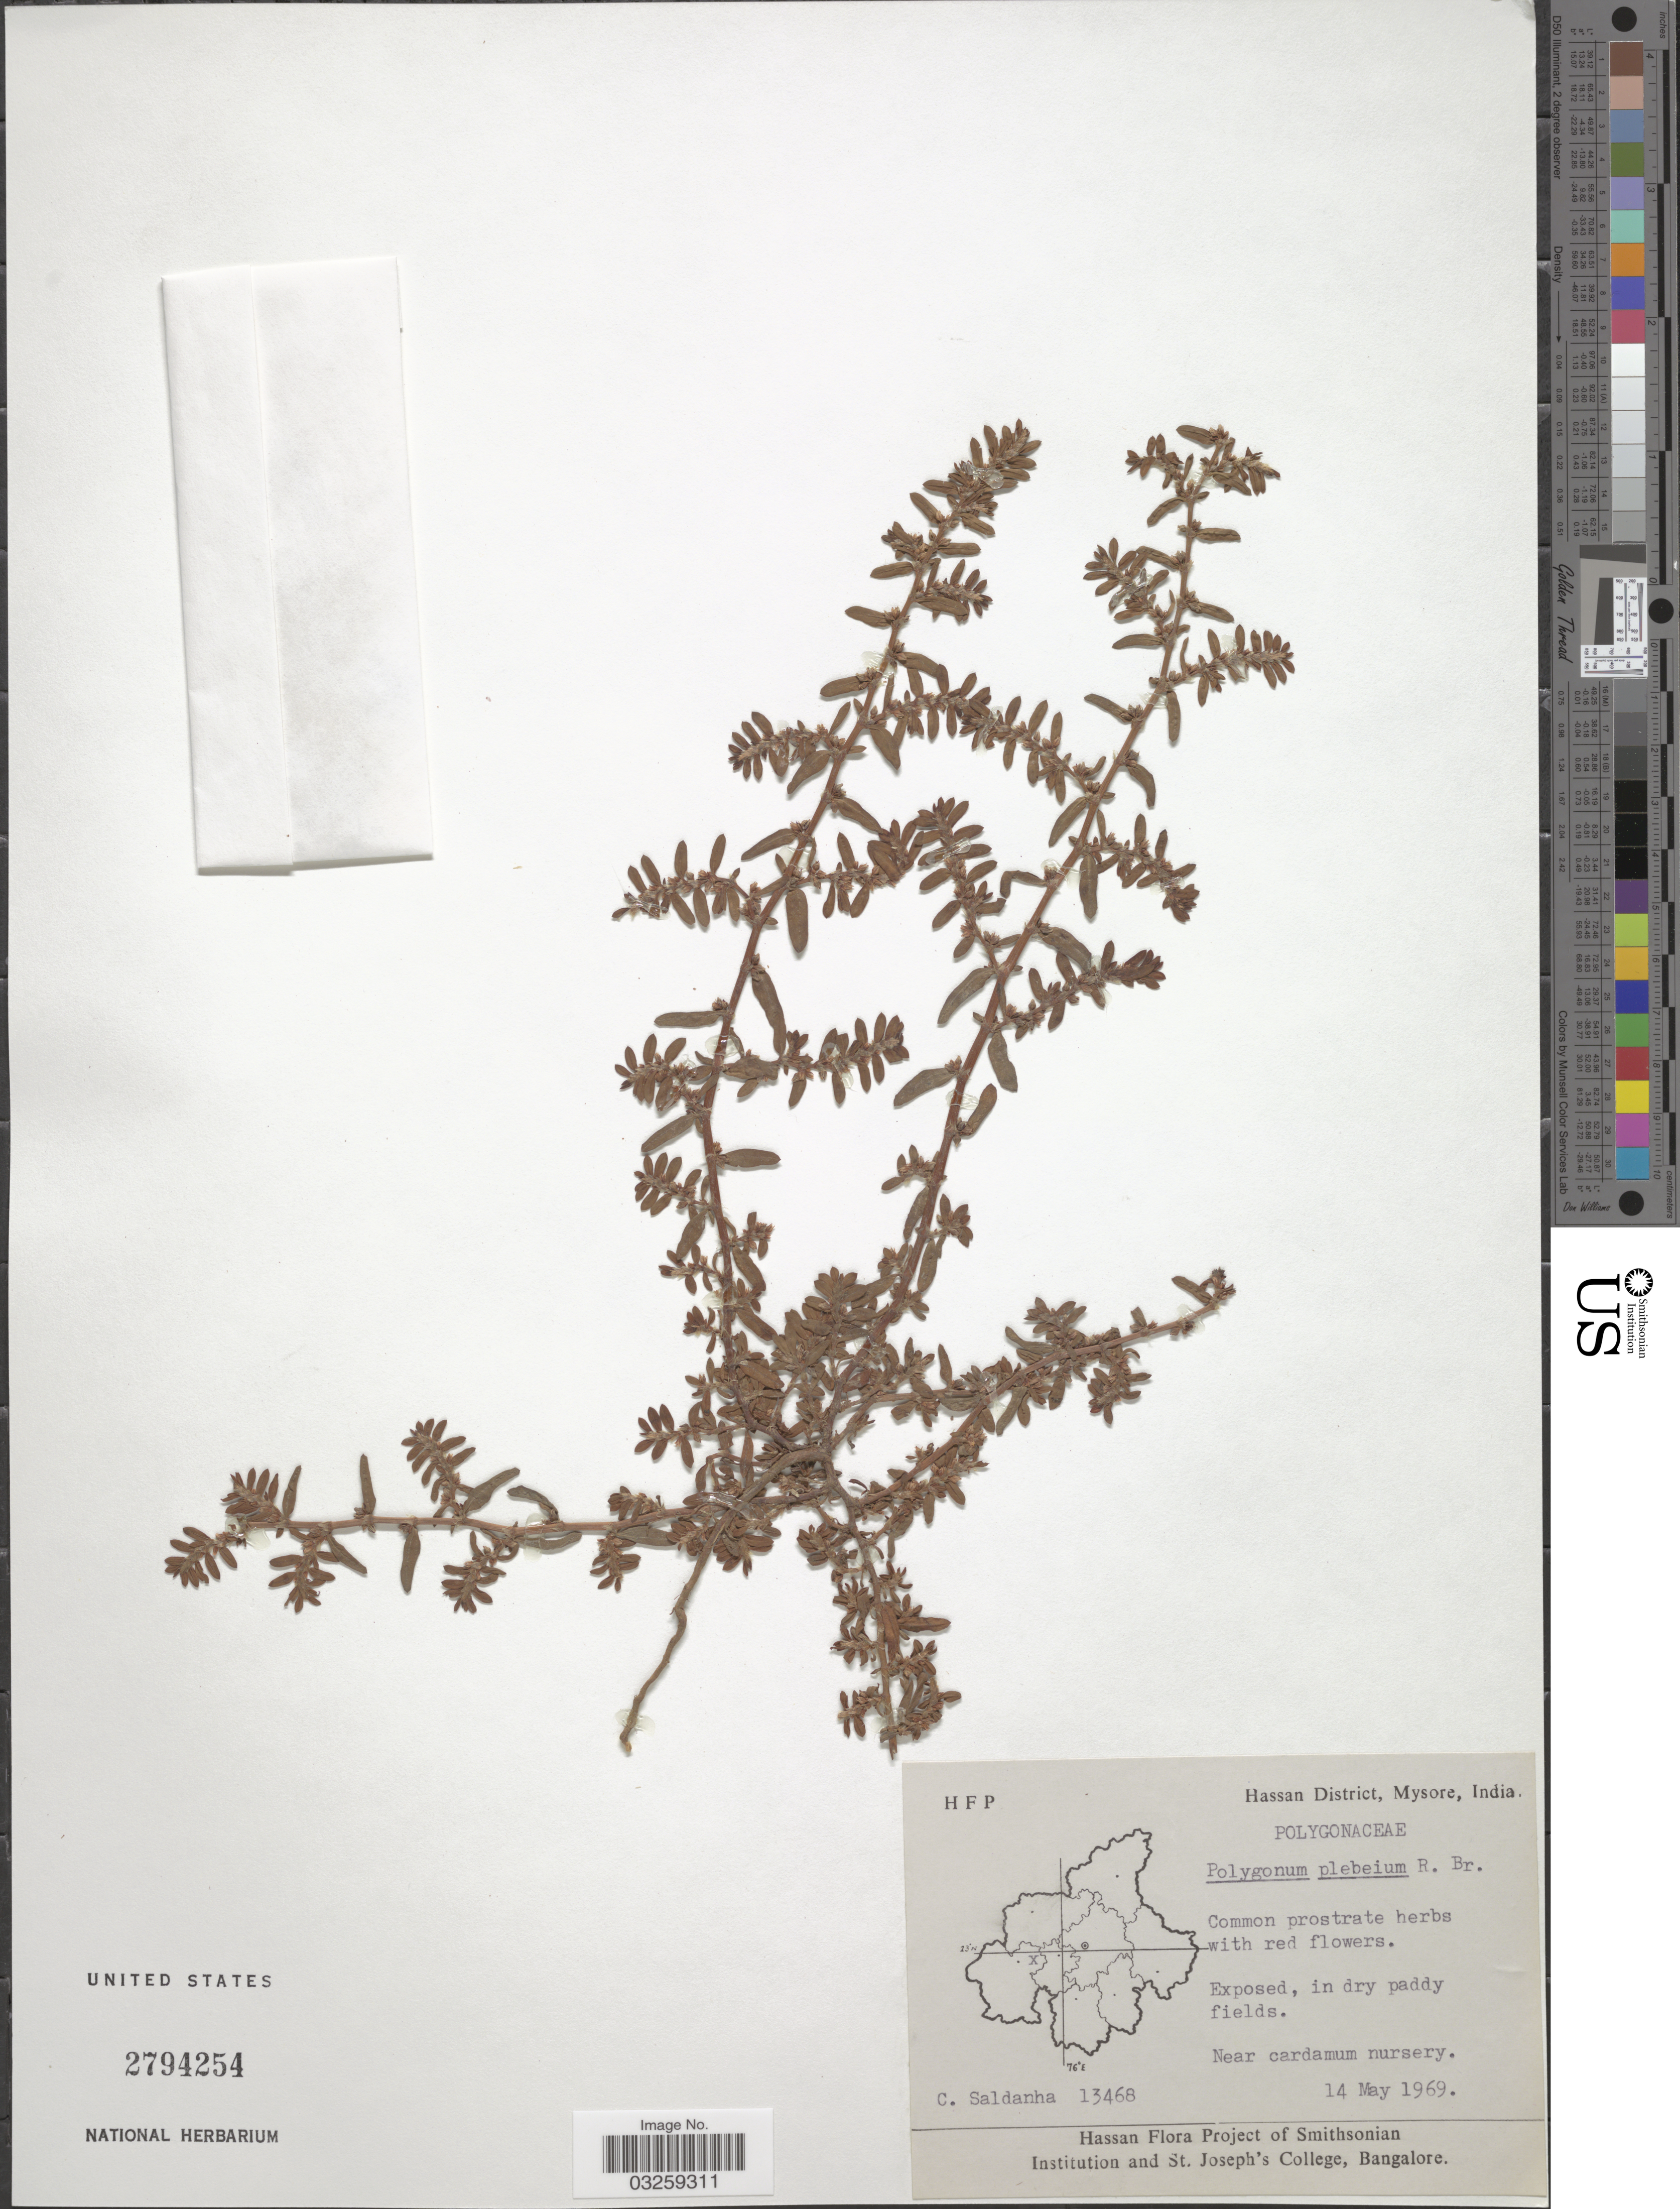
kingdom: Plantae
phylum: Tracheophyta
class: Magnoliopsida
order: Caryophyllales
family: Polygonaceae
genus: Polygonum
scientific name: Polygonum plebeium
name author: R. Br.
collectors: C. Saldanha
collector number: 13468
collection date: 1969-05-14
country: India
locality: Hassan District, Mysore. Near cardamum nursery.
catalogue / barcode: US 2794254